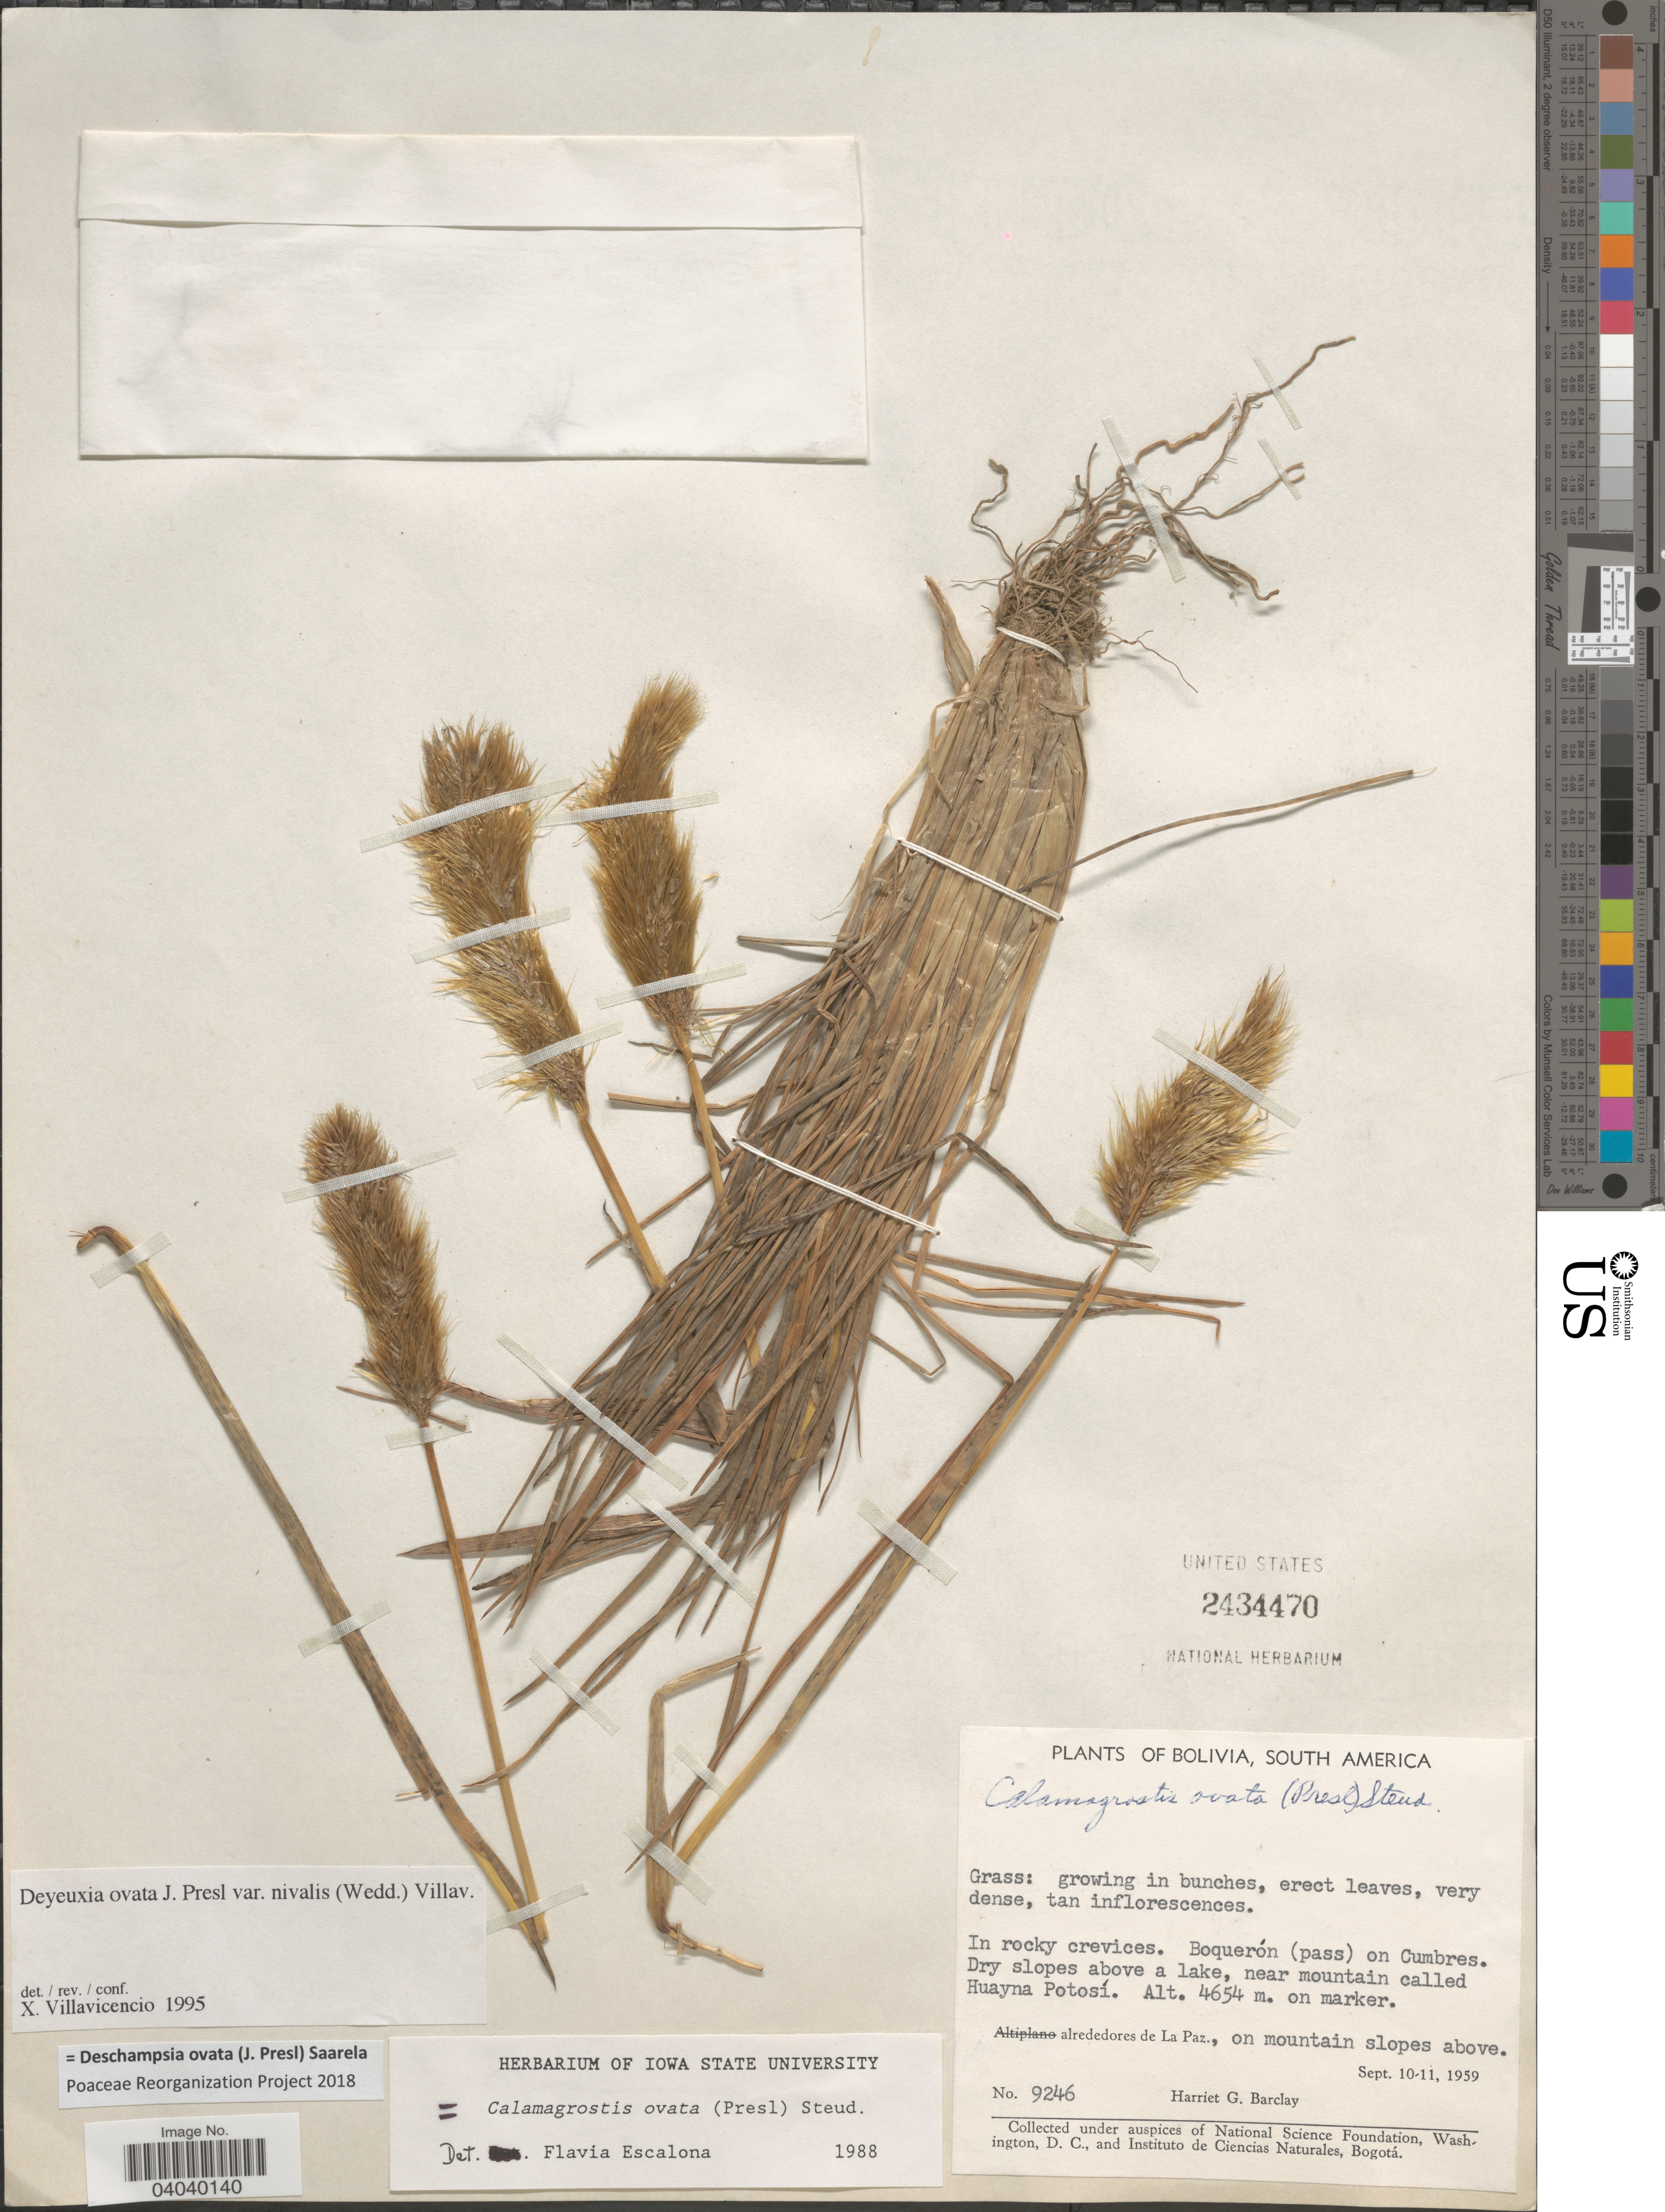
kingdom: Plantae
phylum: Tracheophyta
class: Liliopsida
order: Poales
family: Poaceae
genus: Deschampsia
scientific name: Deschampsia ovata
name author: (J. Presl) Saarela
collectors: H. G. Barclay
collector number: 9246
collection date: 1959-09-10/1959-09-11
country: Bolivia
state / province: La Paz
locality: Boquerón (pass) on Cumbres. Dry slopes above a lake, near mountain called Huayna Potosí. Alrededores de La Paz, on mountain slopes above.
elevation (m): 4654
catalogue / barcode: US 2434470